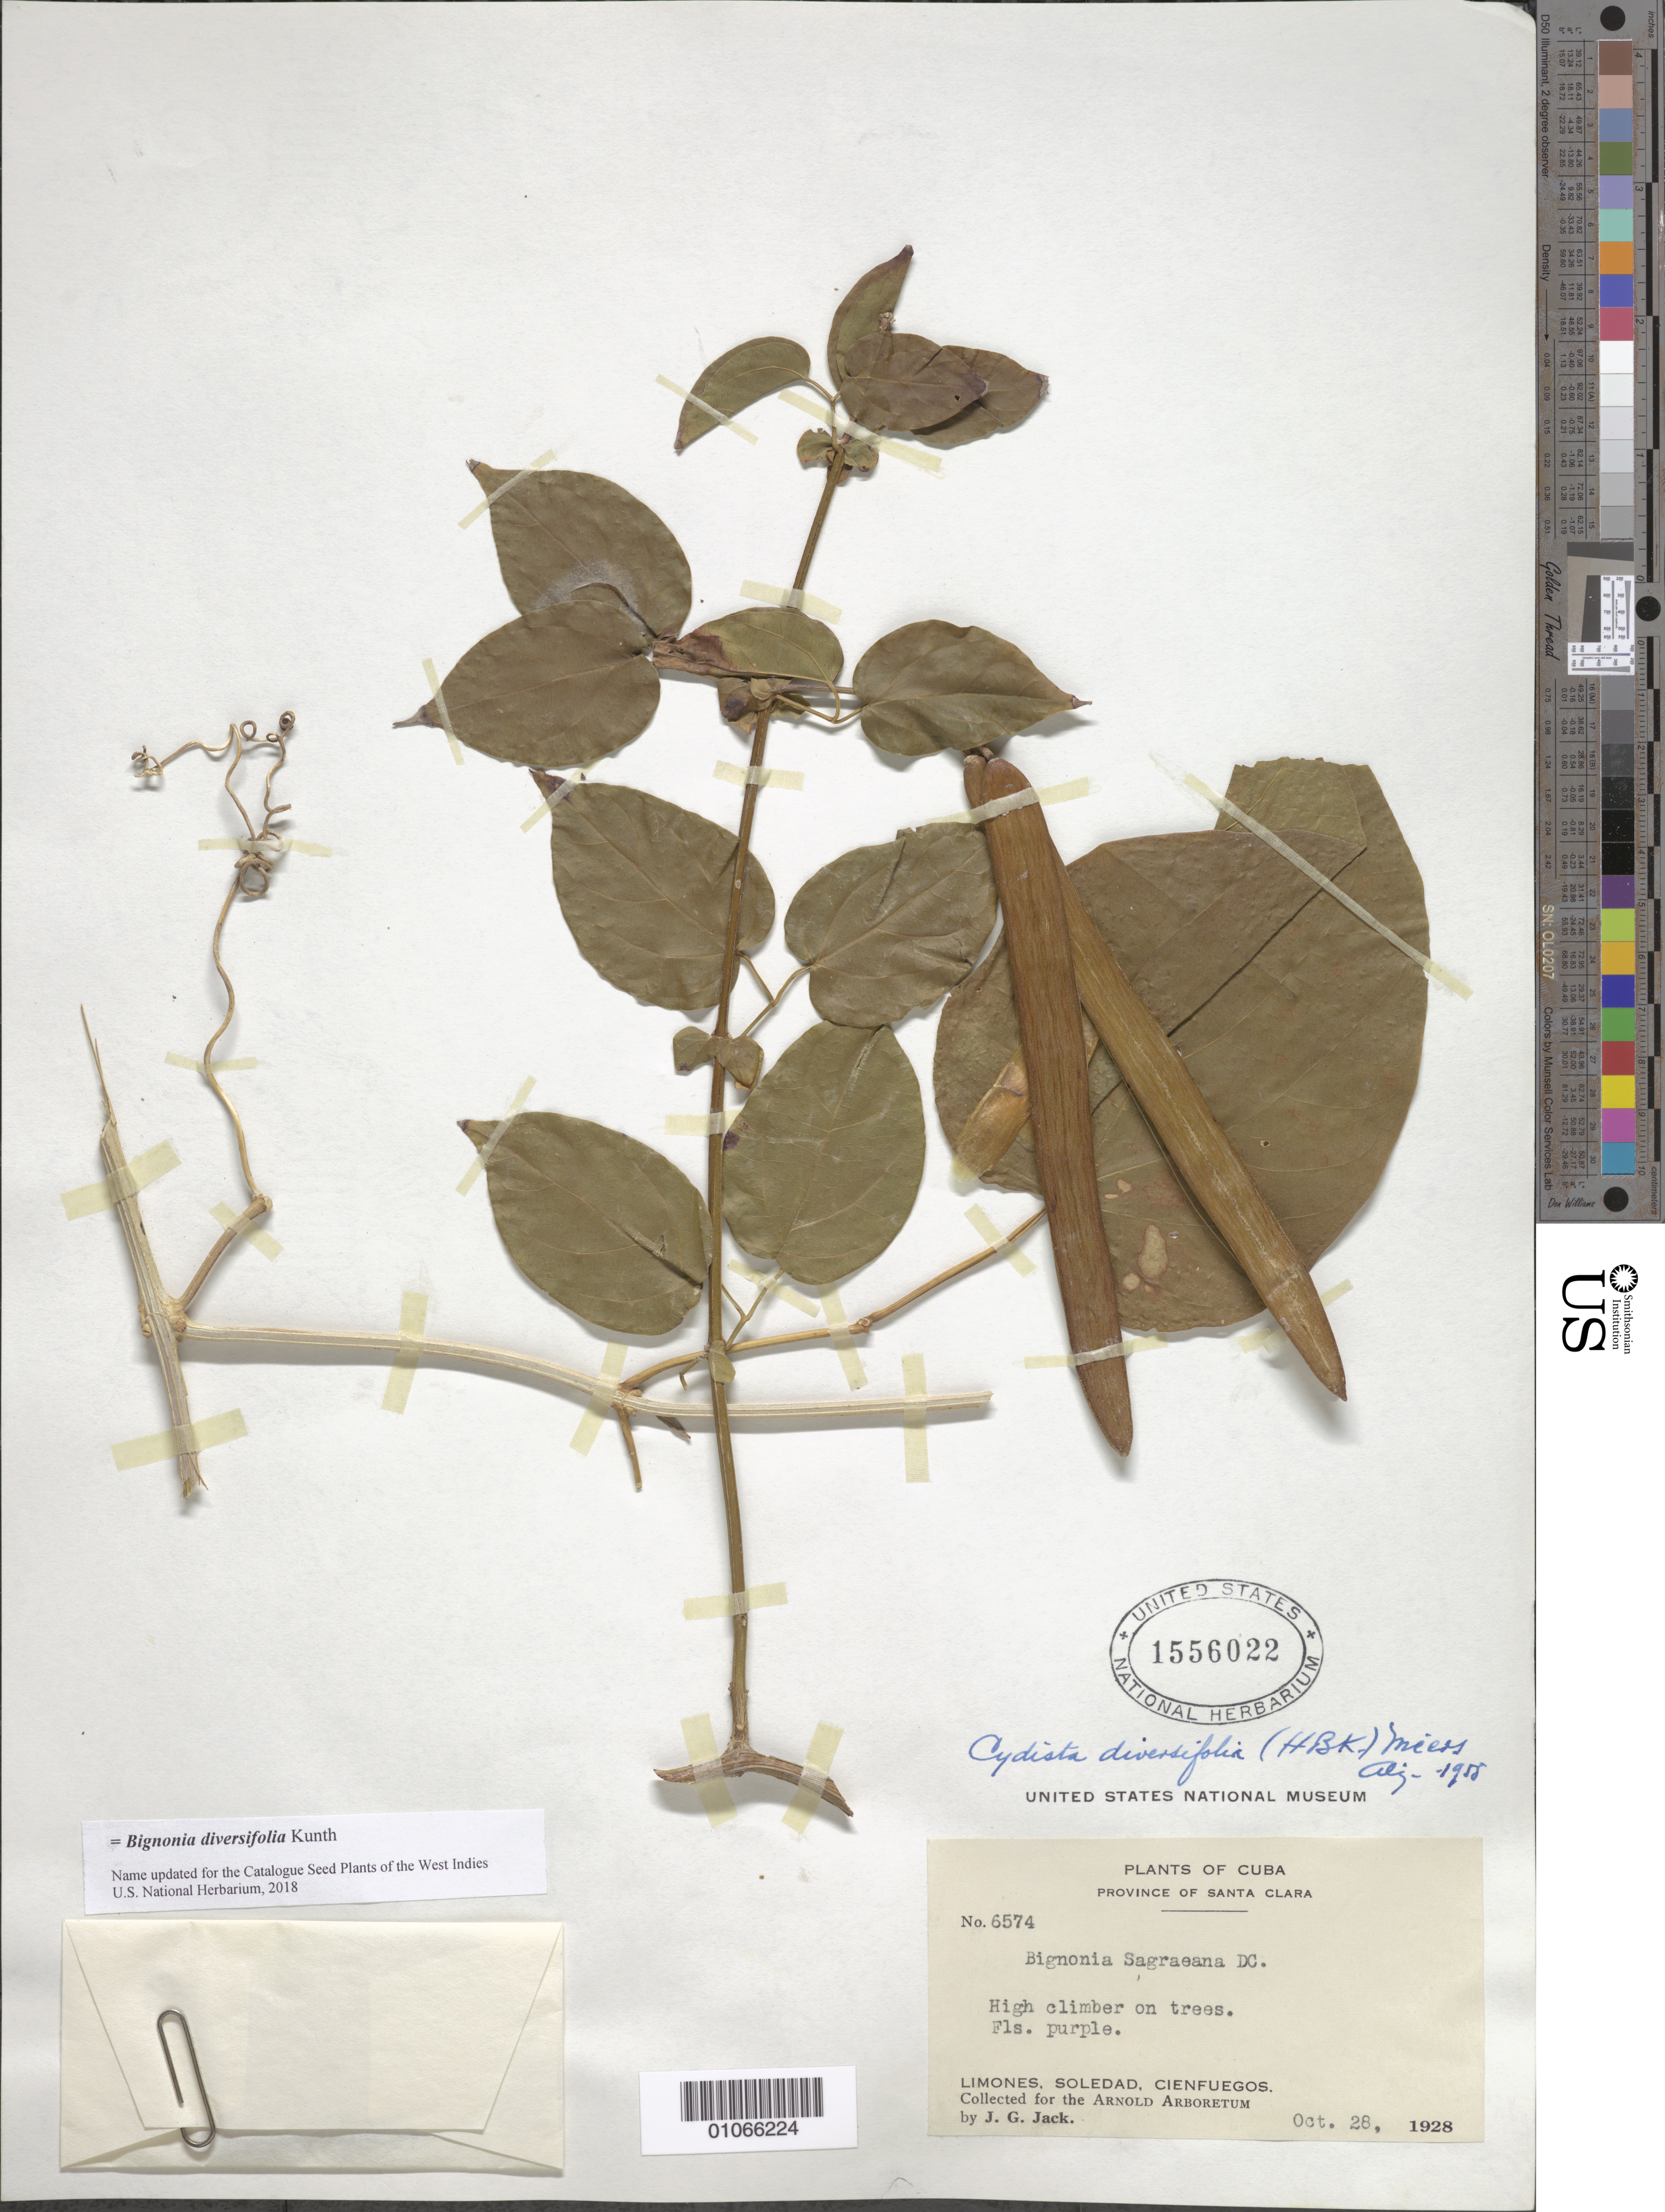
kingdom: Plantae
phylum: Tracheophyta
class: Magnoliopsida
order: Lamiales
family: Bignoniaceae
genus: Bignonia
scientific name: Bignonia diversifolia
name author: Kunth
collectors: J. G. Jack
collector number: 6574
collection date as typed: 28 Oct 1928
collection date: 1928-10-28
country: Cuba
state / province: Cienfuegos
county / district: Santa Clara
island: Cuba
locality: Limones, Soledad, Cienfuegos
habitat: On trees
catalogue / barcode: US 1556022